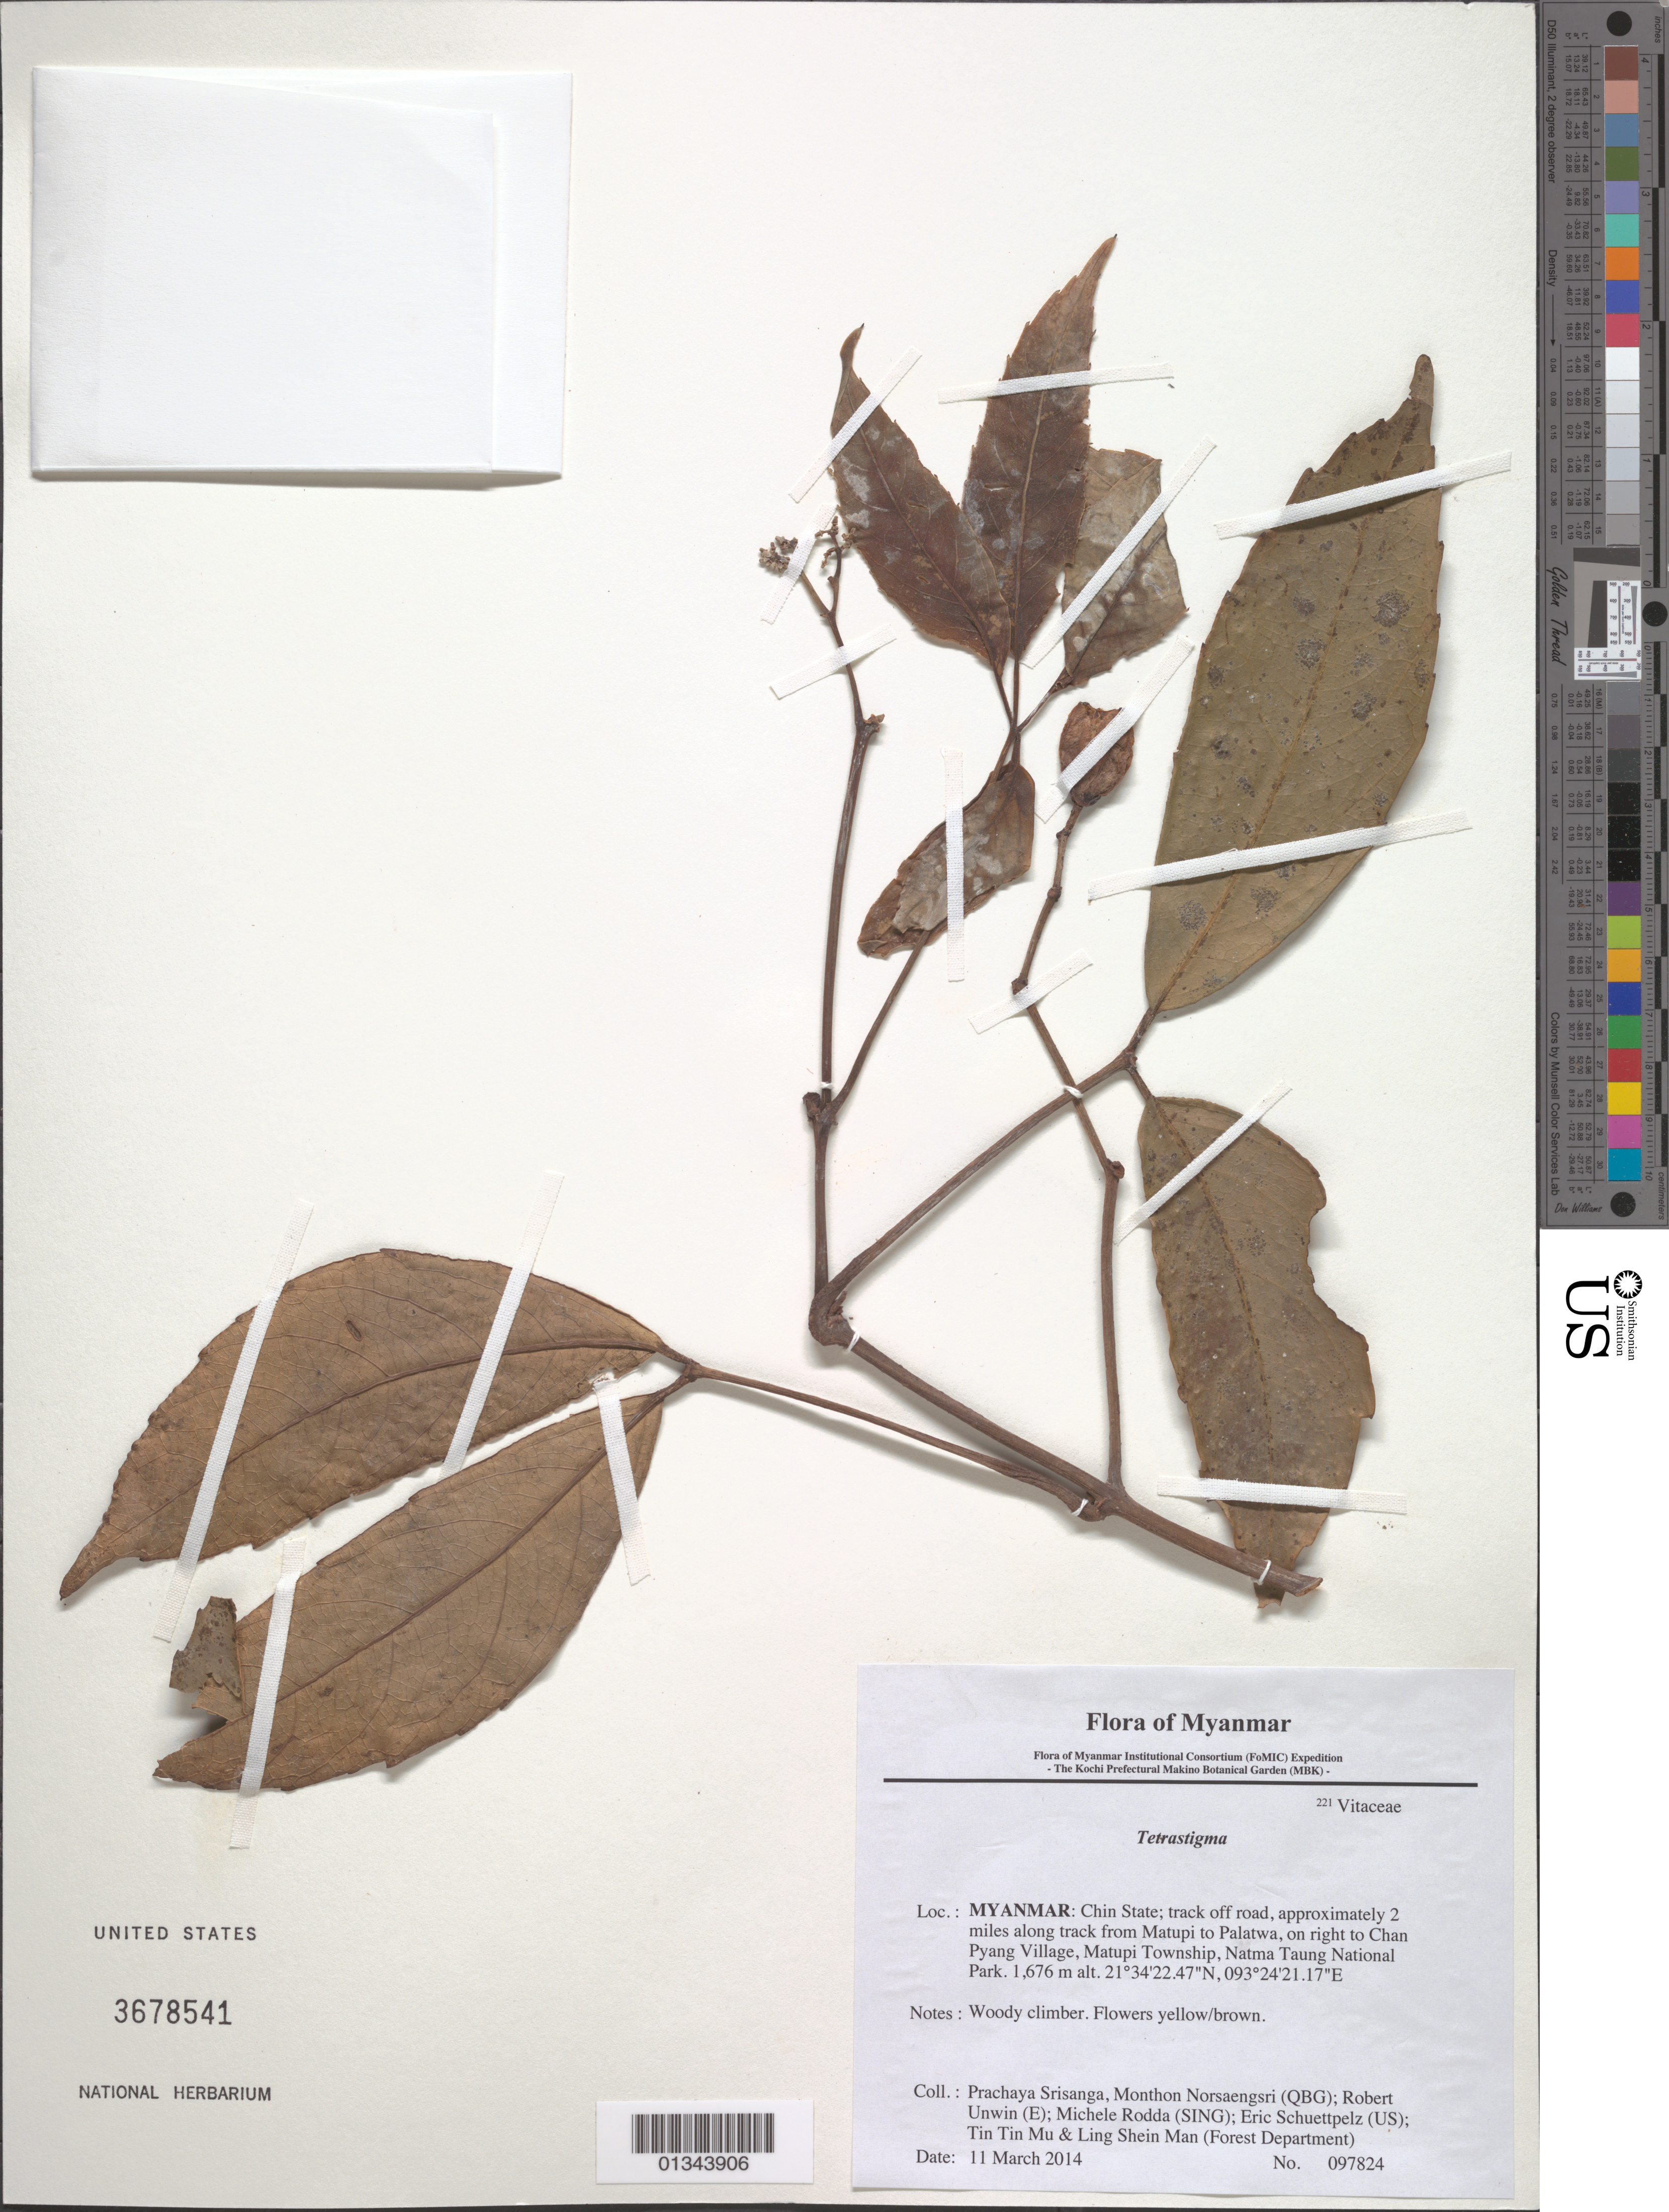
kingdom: Plantae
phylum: Tracheophyta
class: Magnoliopsida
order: Vitales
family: Vitaceae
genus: Tetrastigma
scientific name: Tetrastigma sp.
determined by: Seo, A.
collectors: P. Srisanga, M. Norsaengsri, R. Unwin, M. Rodda, E. Schuettpelz, Tin Tin Mu & Ling Shein Man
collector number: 97824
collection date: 2014-03-11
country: Myanmar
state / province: Chin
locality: Track off road, approximately 2 miles along track from Matupi to Palatwa, on right to Chan Pyang Village, Matupi Township, Natma Taung National Park.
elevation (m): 1676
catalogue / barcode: US 3678541